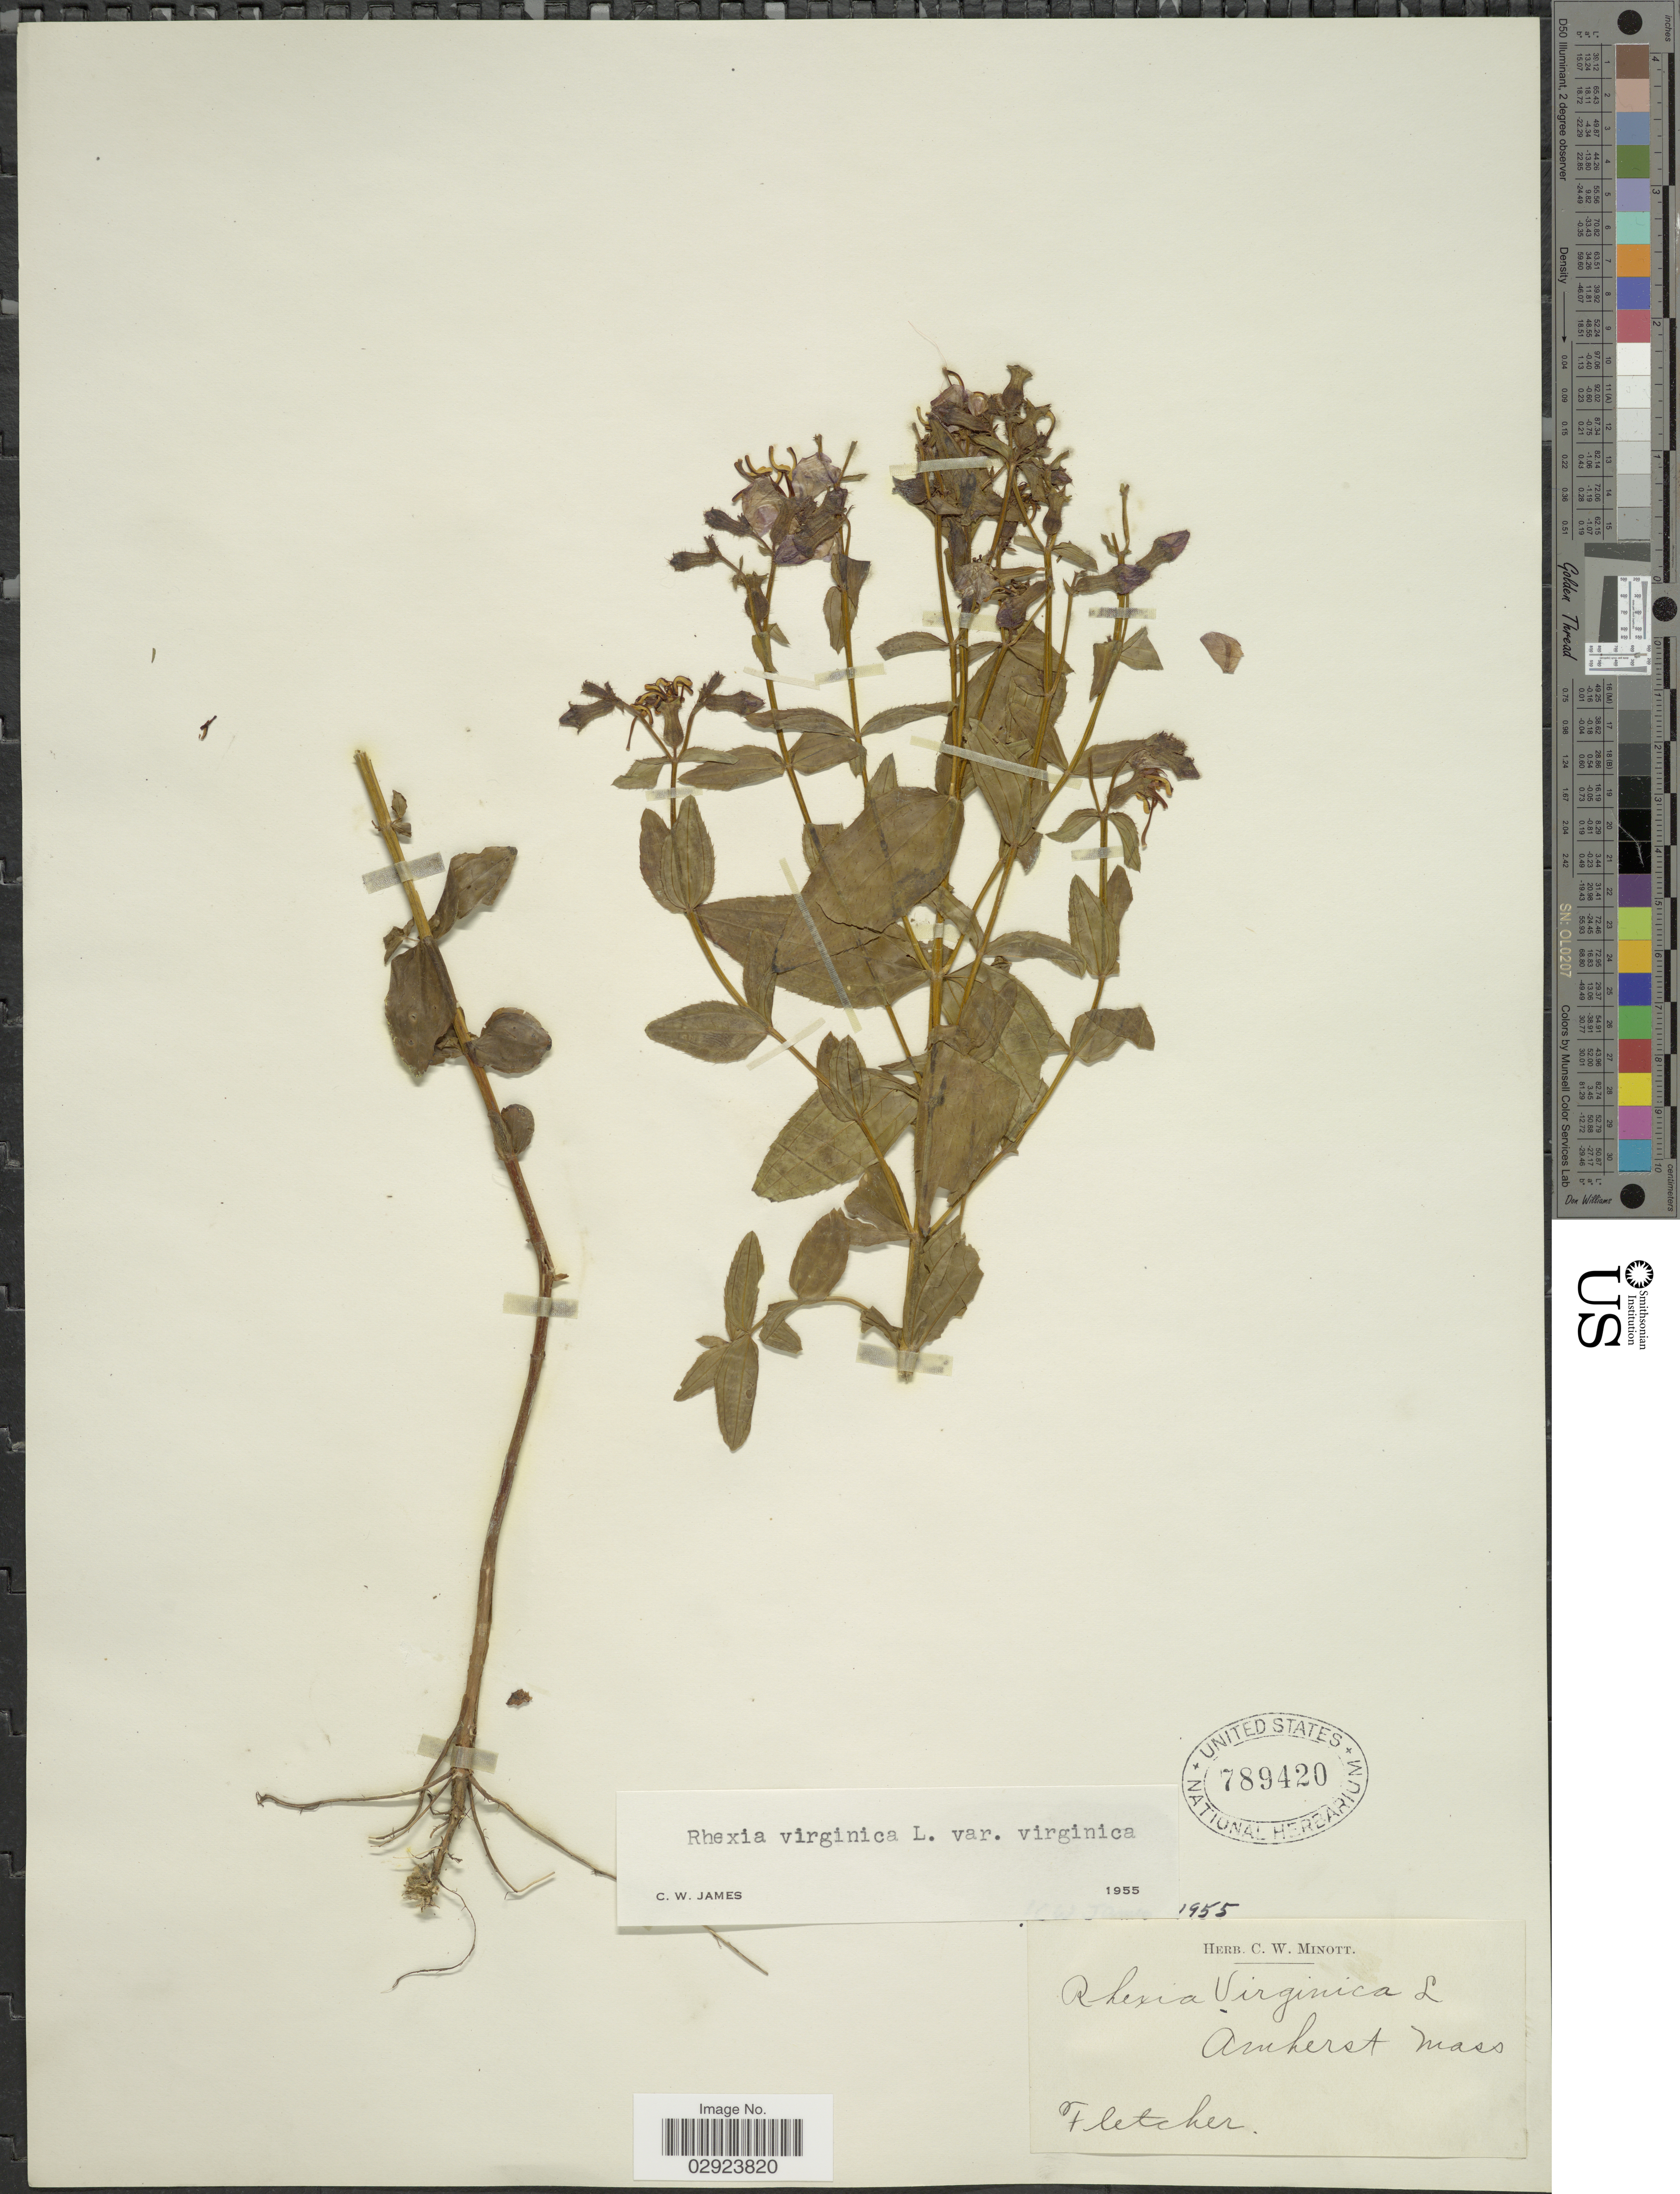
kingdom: Plantae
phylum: Tracheophyta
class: Magnoliopsida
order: Myrtales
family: Melastomataceae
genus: Rhexia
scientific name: Rhexia virginica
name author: L.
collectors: -. Fletcher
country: United States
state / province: Massachusetts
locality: Amherst.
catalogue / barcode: US 789420